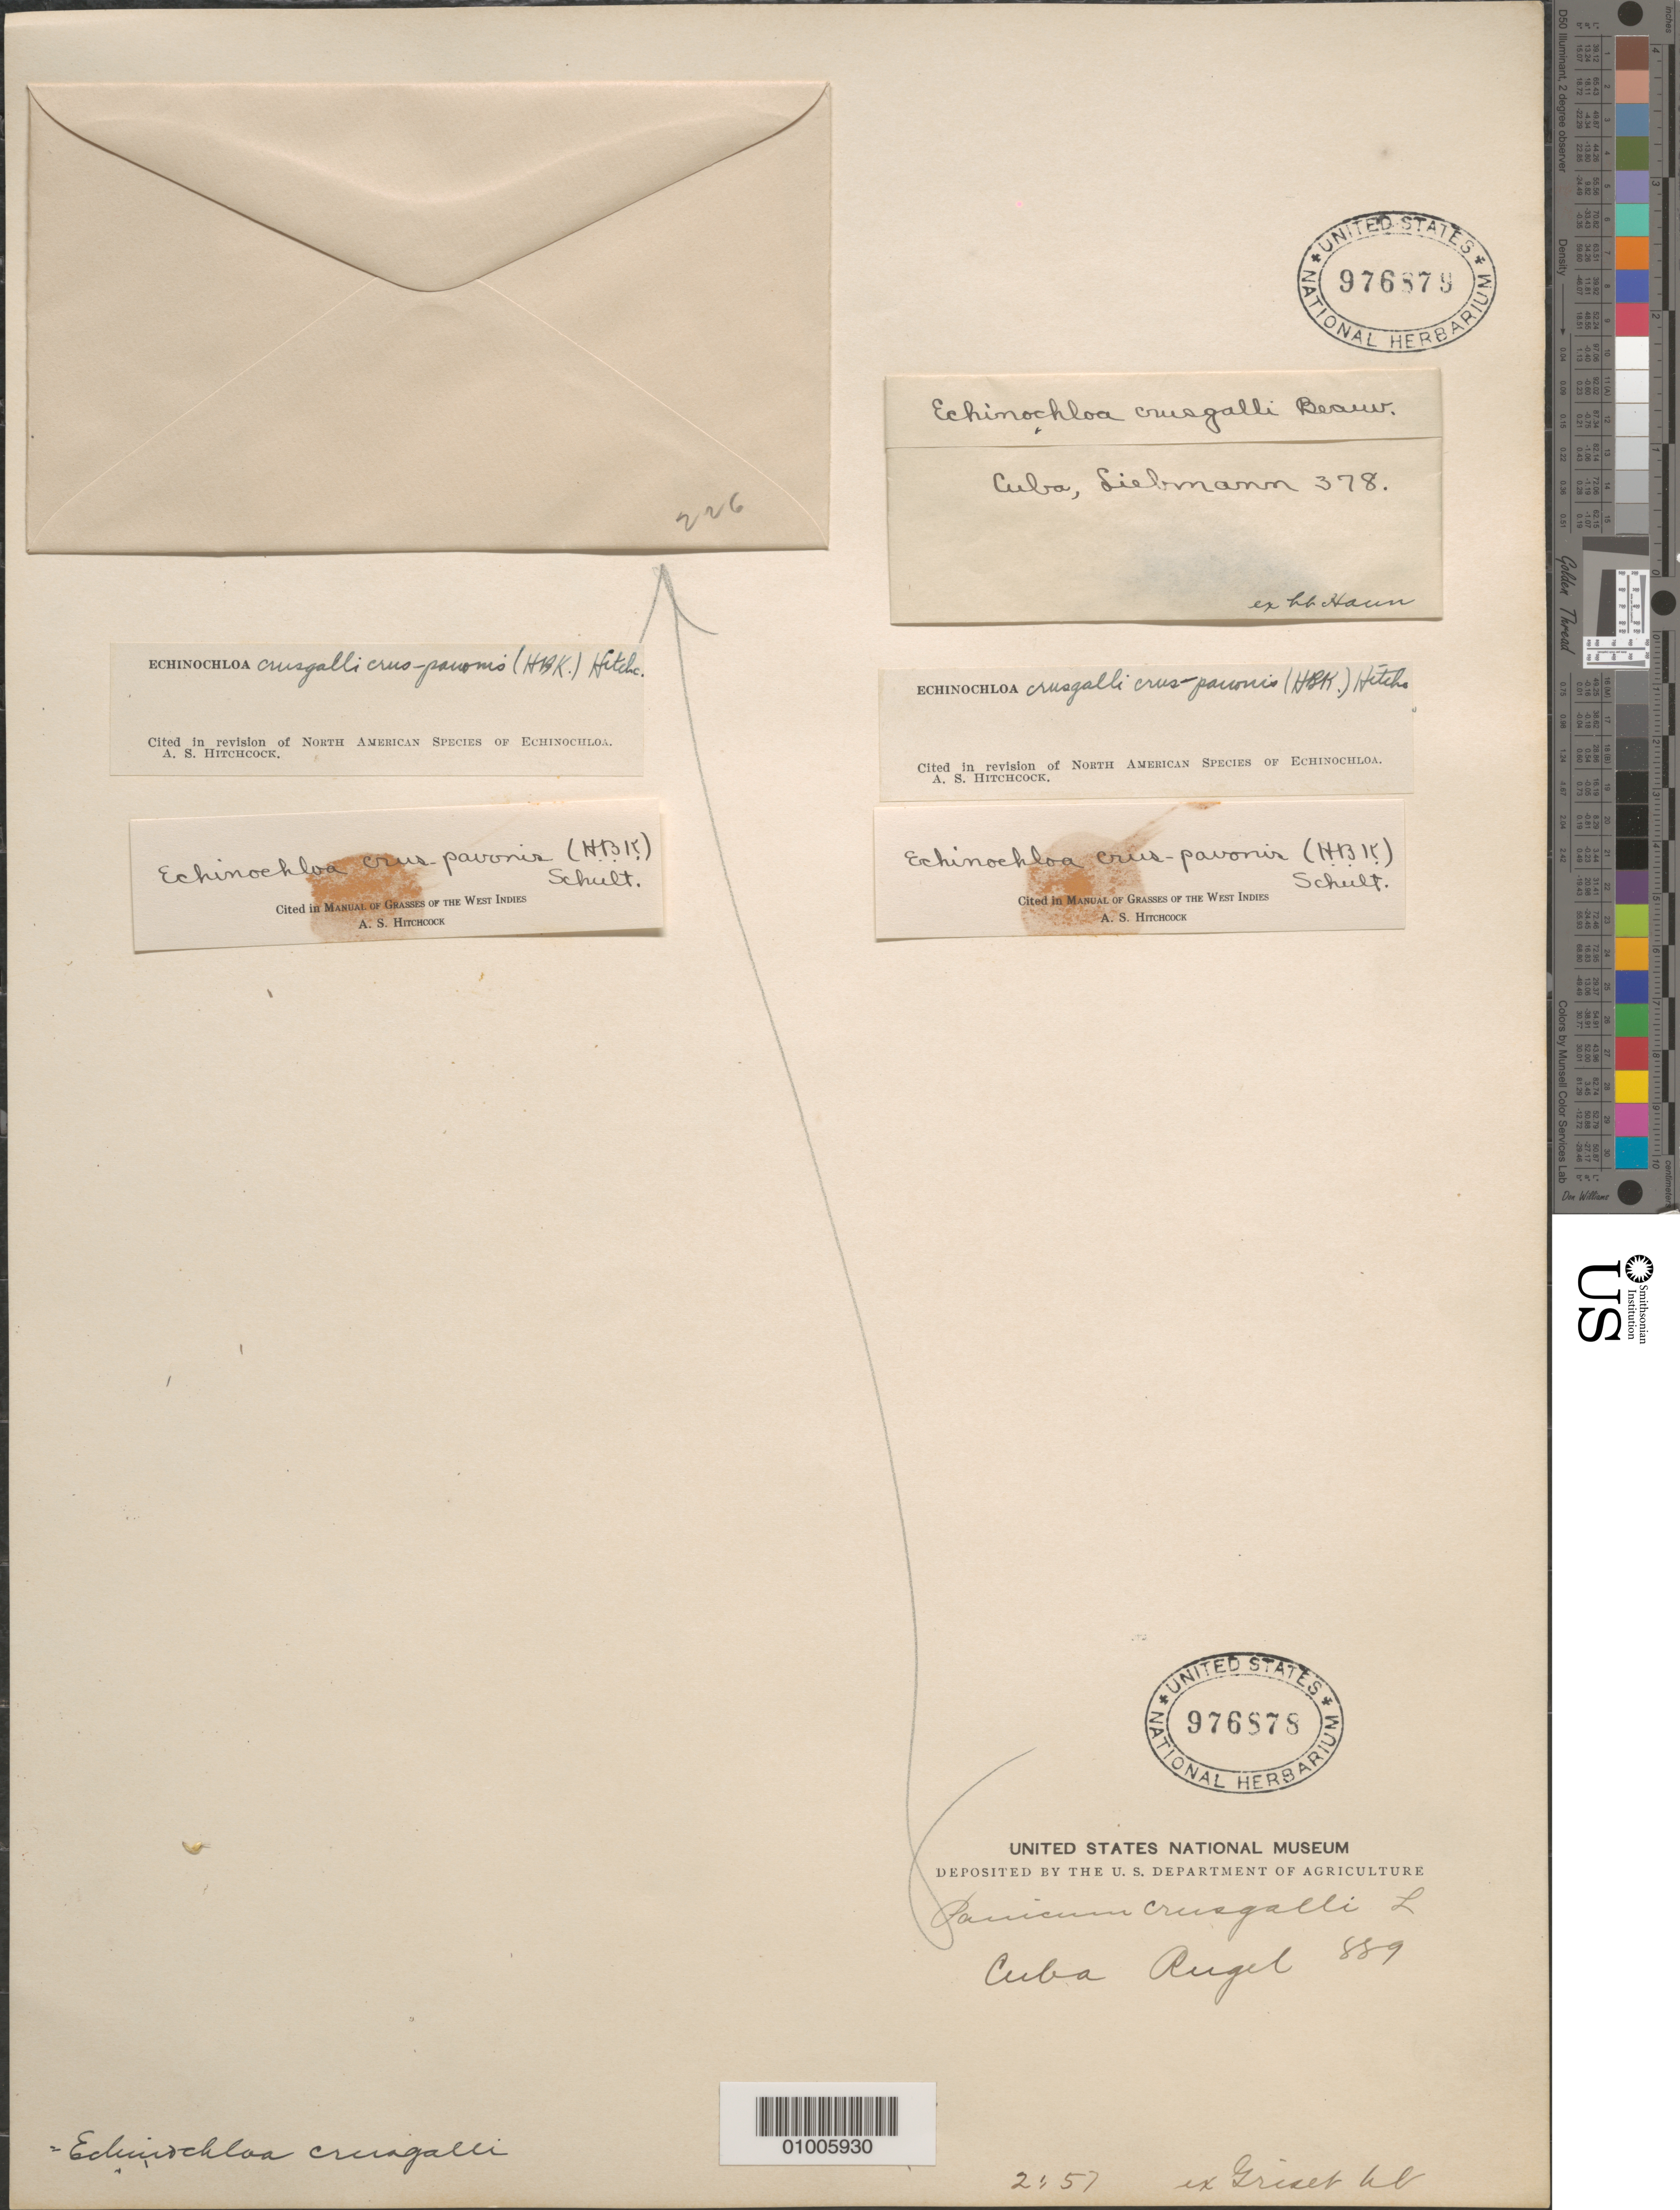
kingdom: Plantae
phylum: Tracheophyta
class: Liliopsida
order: Poales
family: Poaceae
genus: Echinochloa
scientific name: Echinochloa crus-pavonis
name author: (Kunth) Schult.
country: Cuba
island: Cuba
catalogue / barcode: US 976878